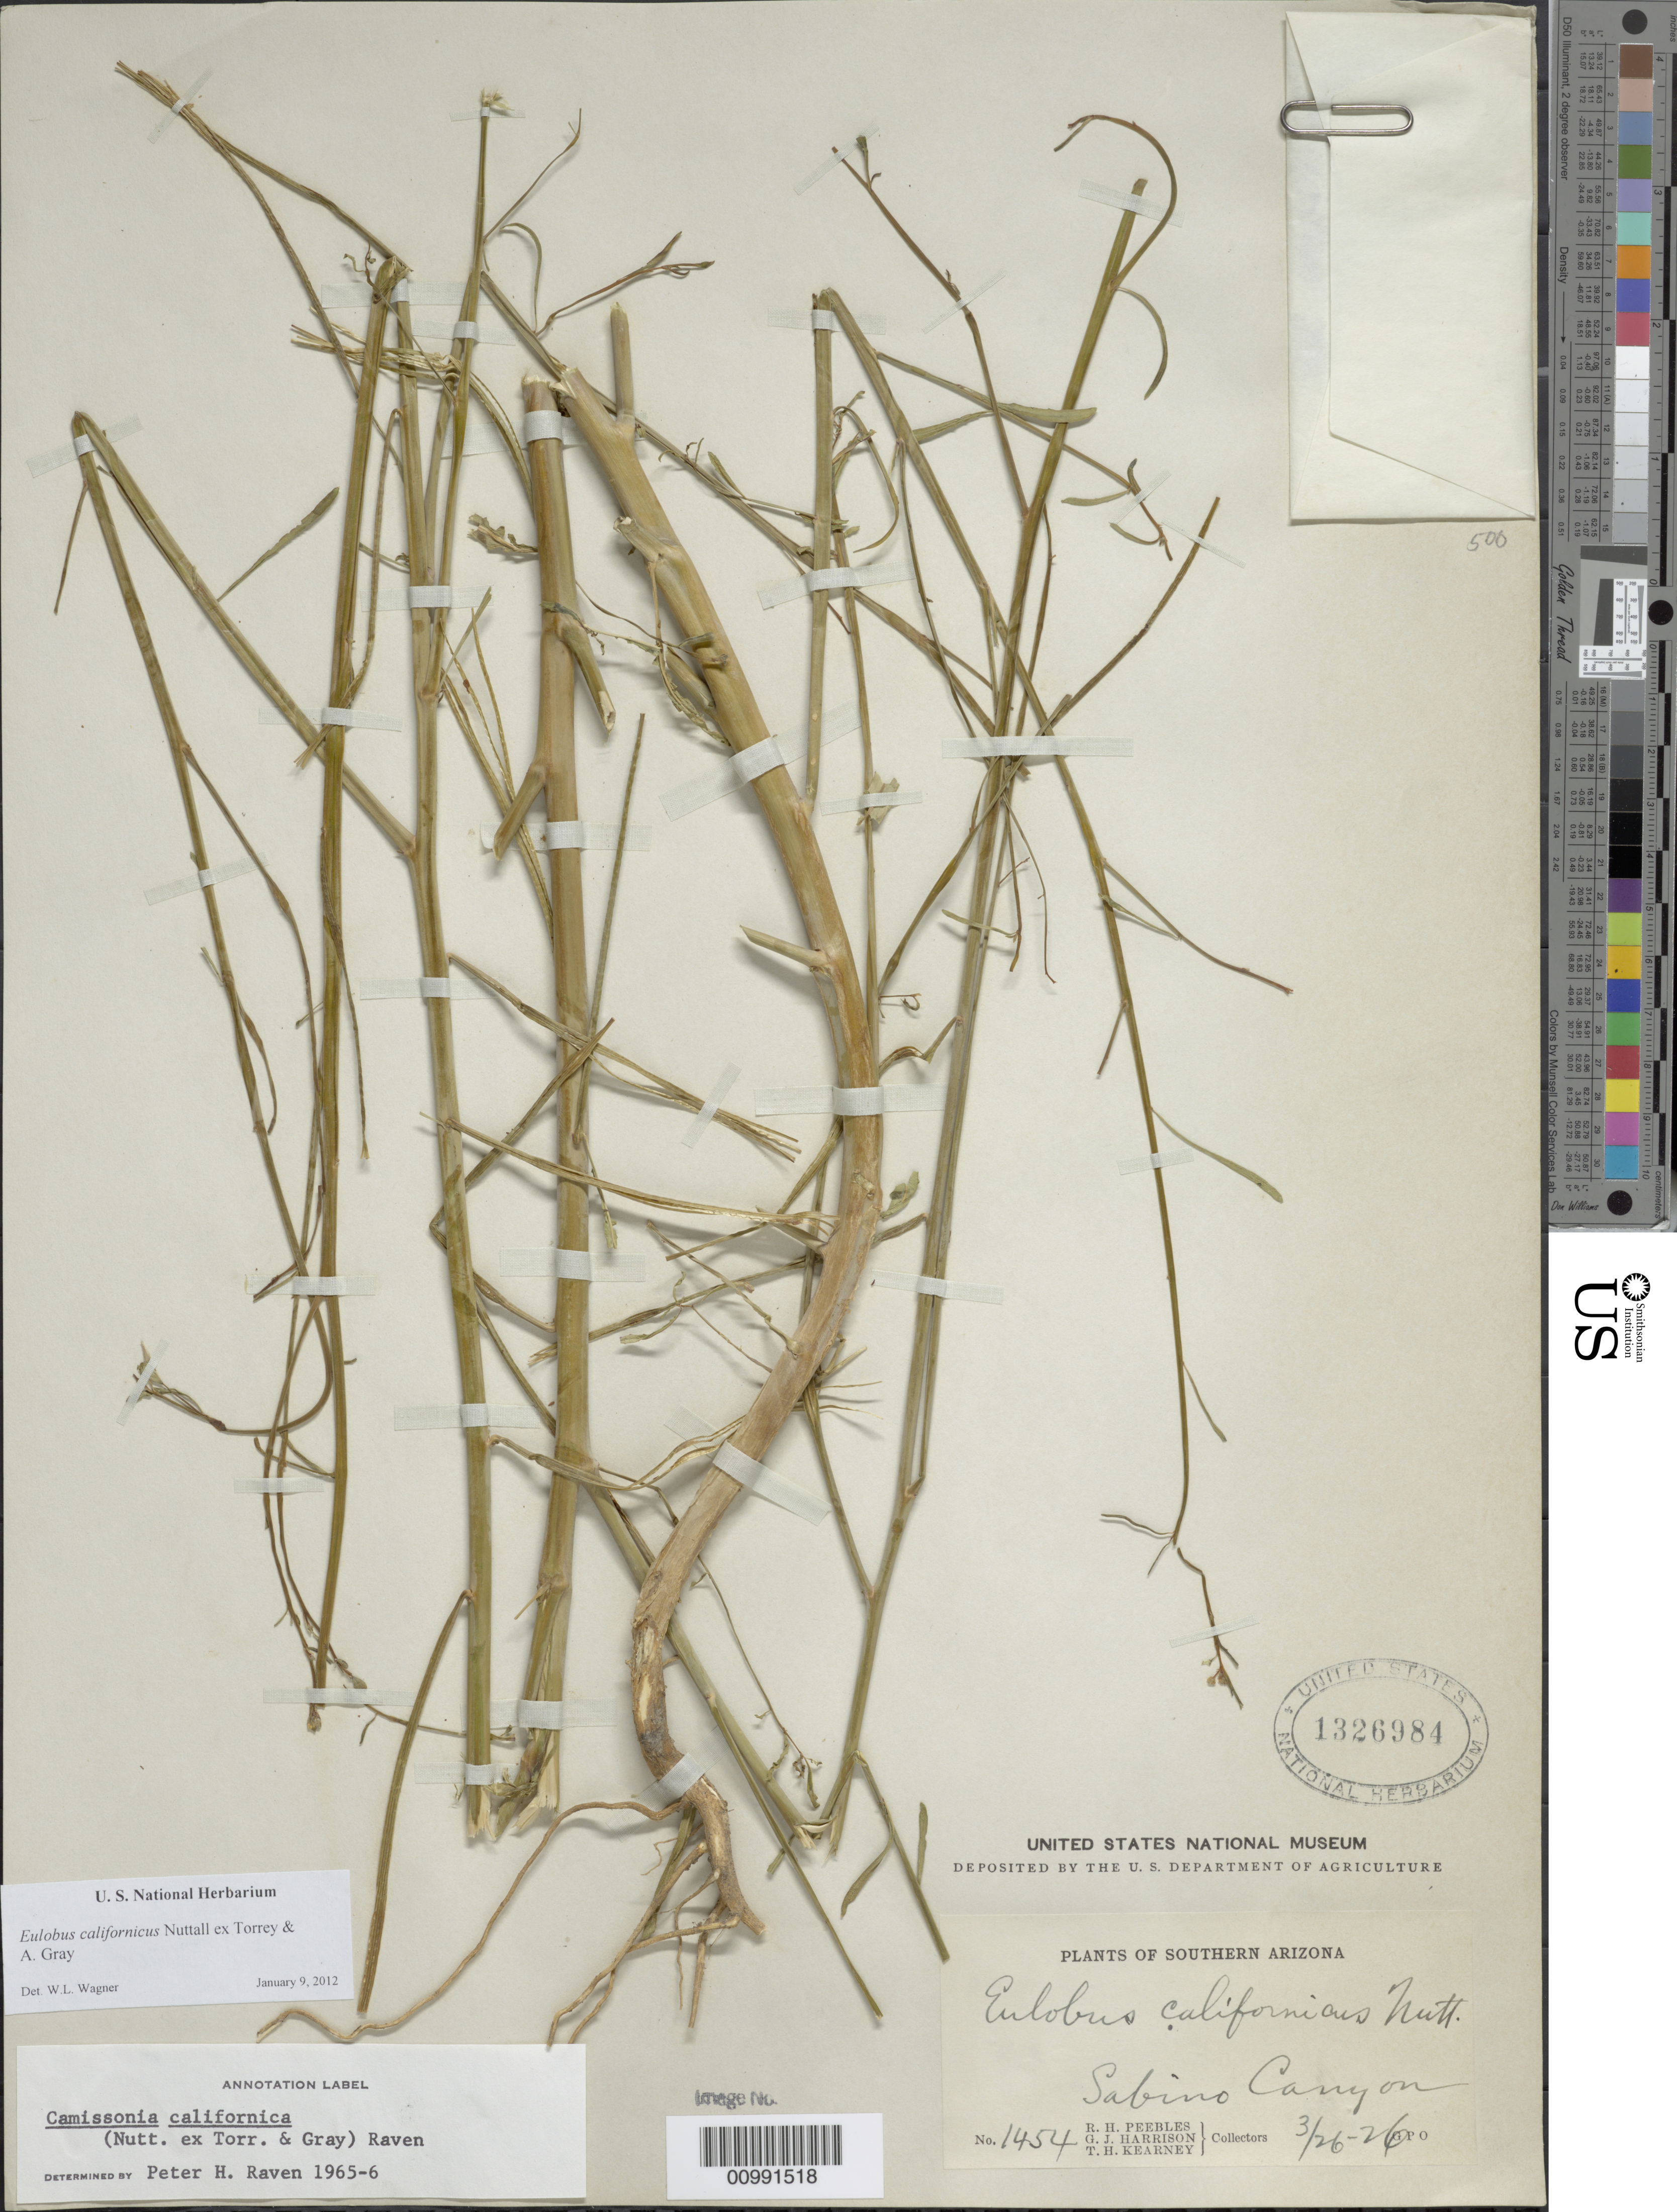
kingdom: Plantae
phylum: Tracheophyta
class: Magnoliopsida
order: Myrtales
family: Onagraceae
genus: Eulobus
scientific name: Eulobus californicus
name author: Nutt. ex Torr. & A. Gray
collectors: R. H. Peebles & G. J. Harrison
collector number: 1454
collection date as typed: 26 Mar 1926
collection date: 1926-03-26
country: United States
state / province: Arizona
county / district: Pima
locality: Sabino Canyon near Tucson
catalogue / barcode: US 1326984